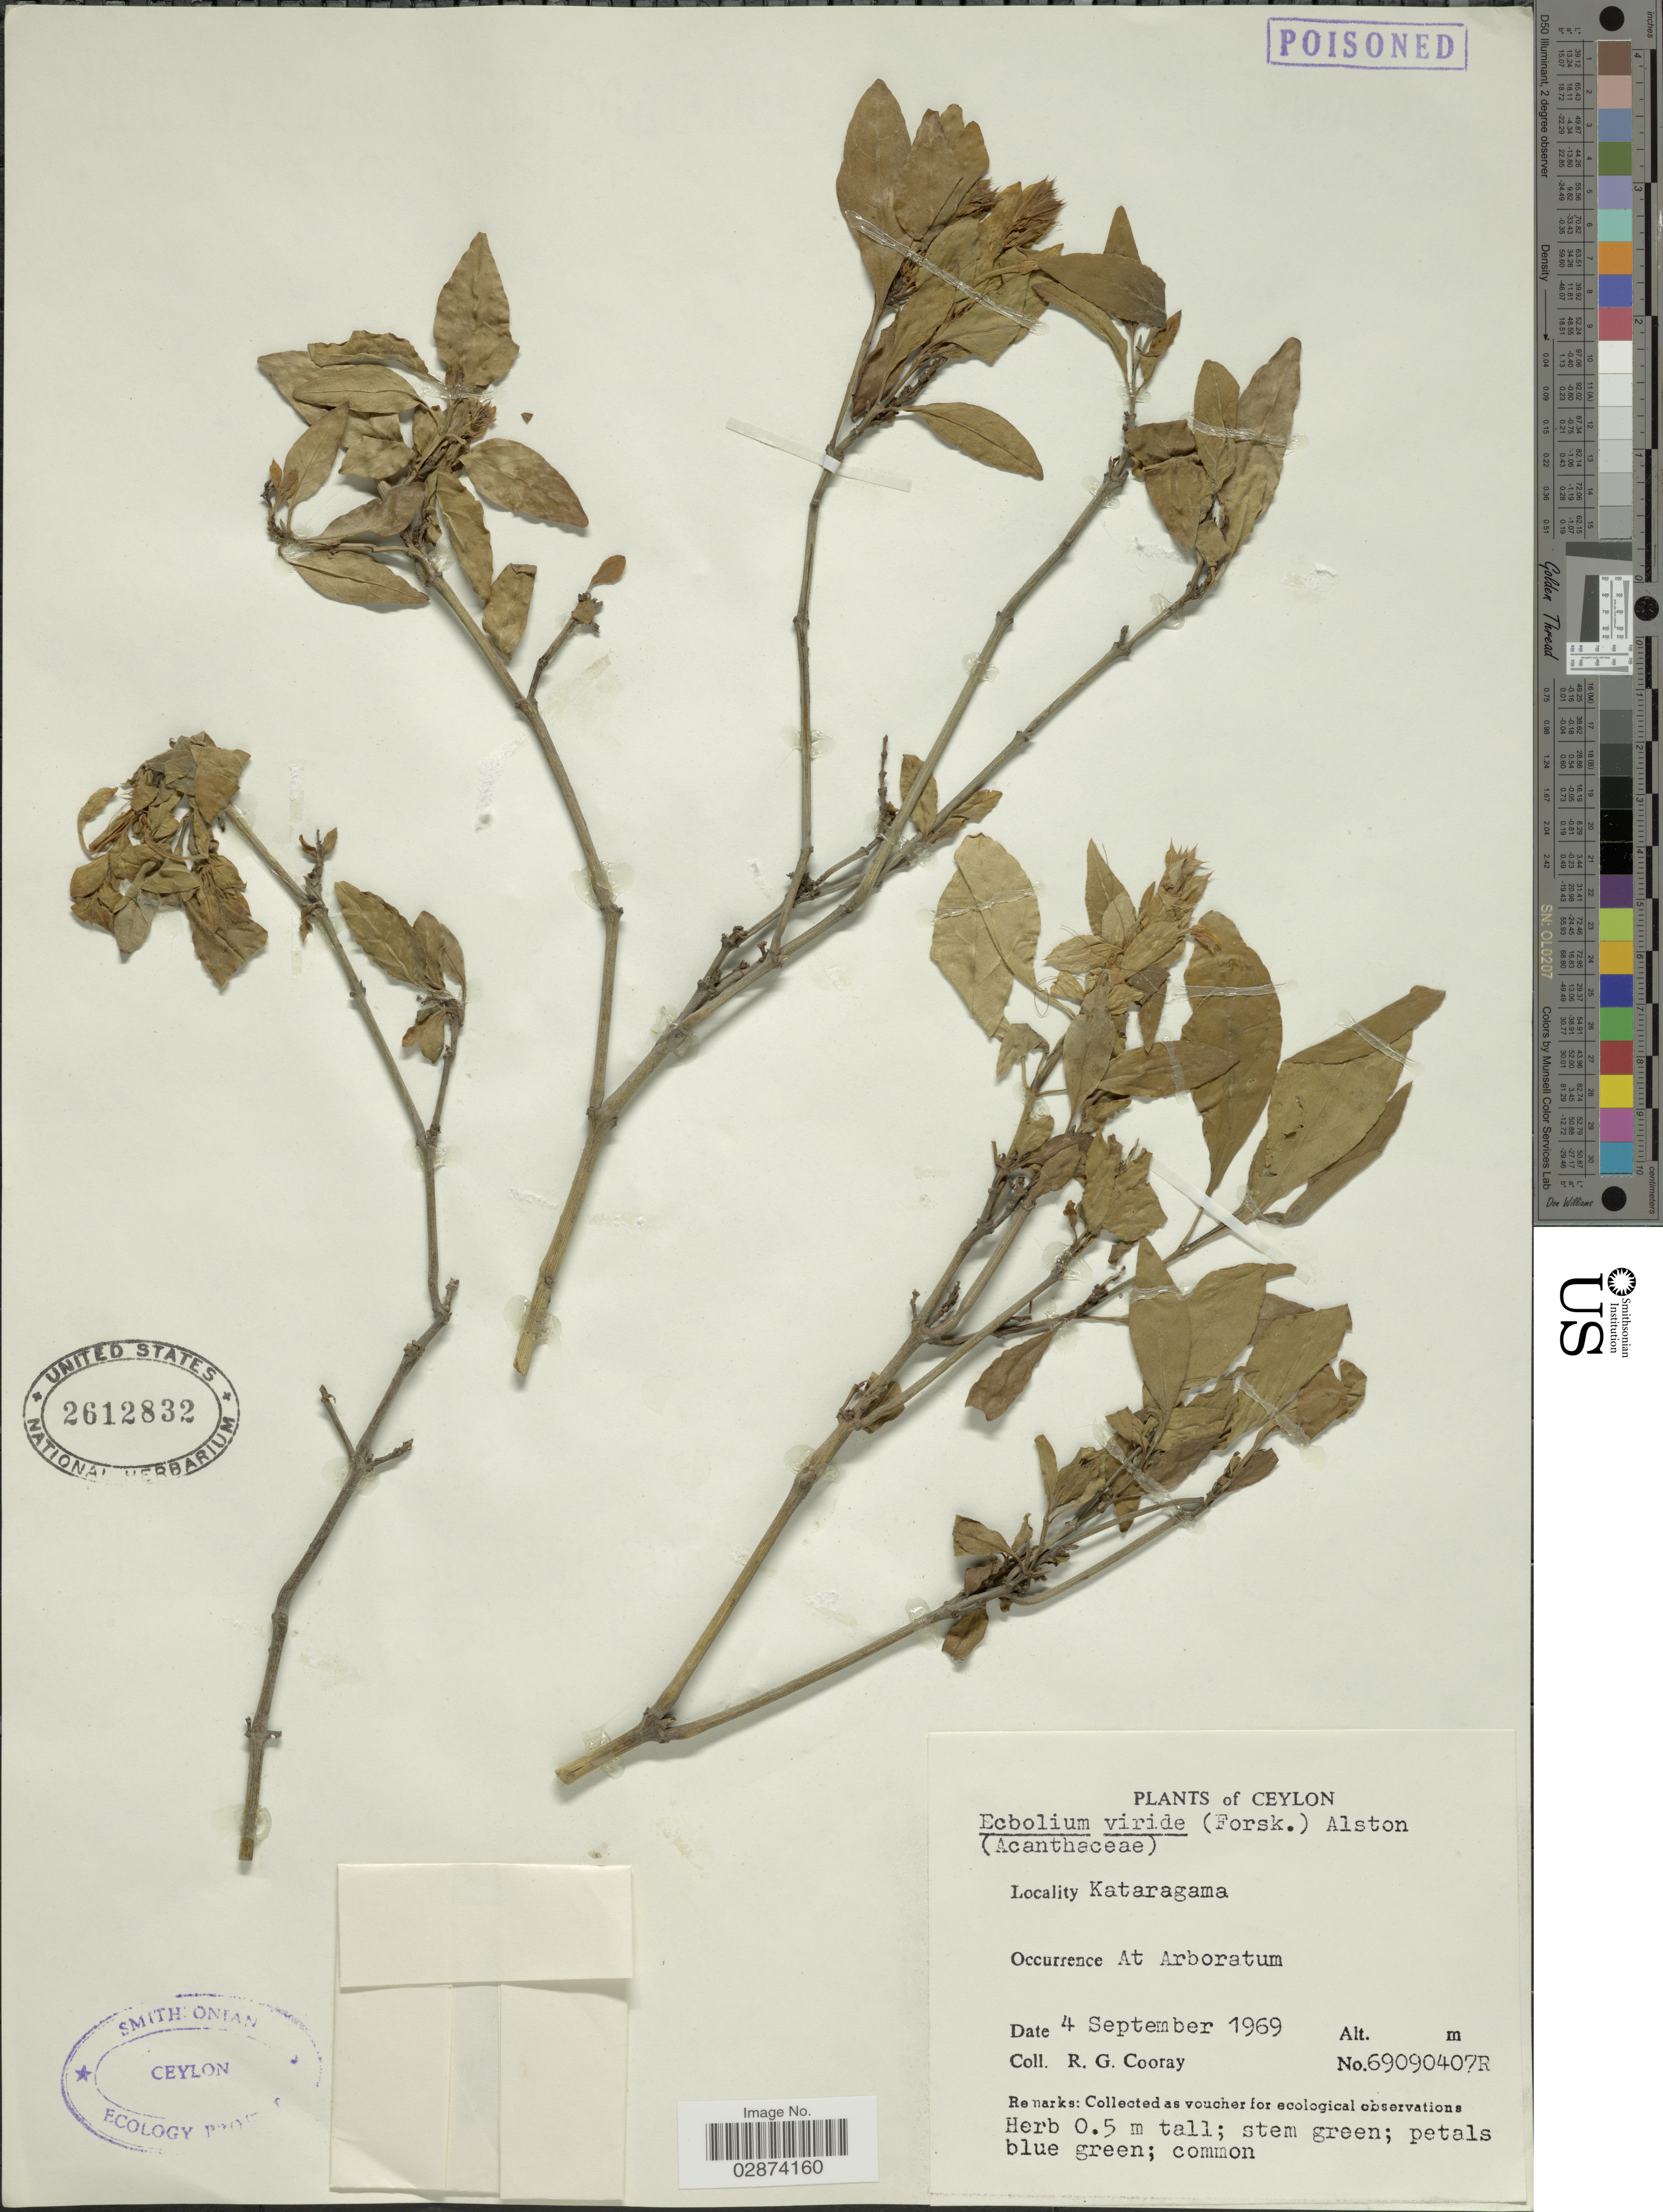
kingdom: Plantae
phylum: Tracheophyta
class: Magnoliopsida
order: Lamiales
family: Acanthaceae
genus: Ecbolium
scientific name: Ecbolium viride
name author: (Forssk.) Alston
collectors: R. Cooray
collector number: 69090407R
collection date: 1969-09-04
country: Sri Lanka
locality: Ceylon. Kataragama. At Arboratum.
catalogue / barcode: US 2612832